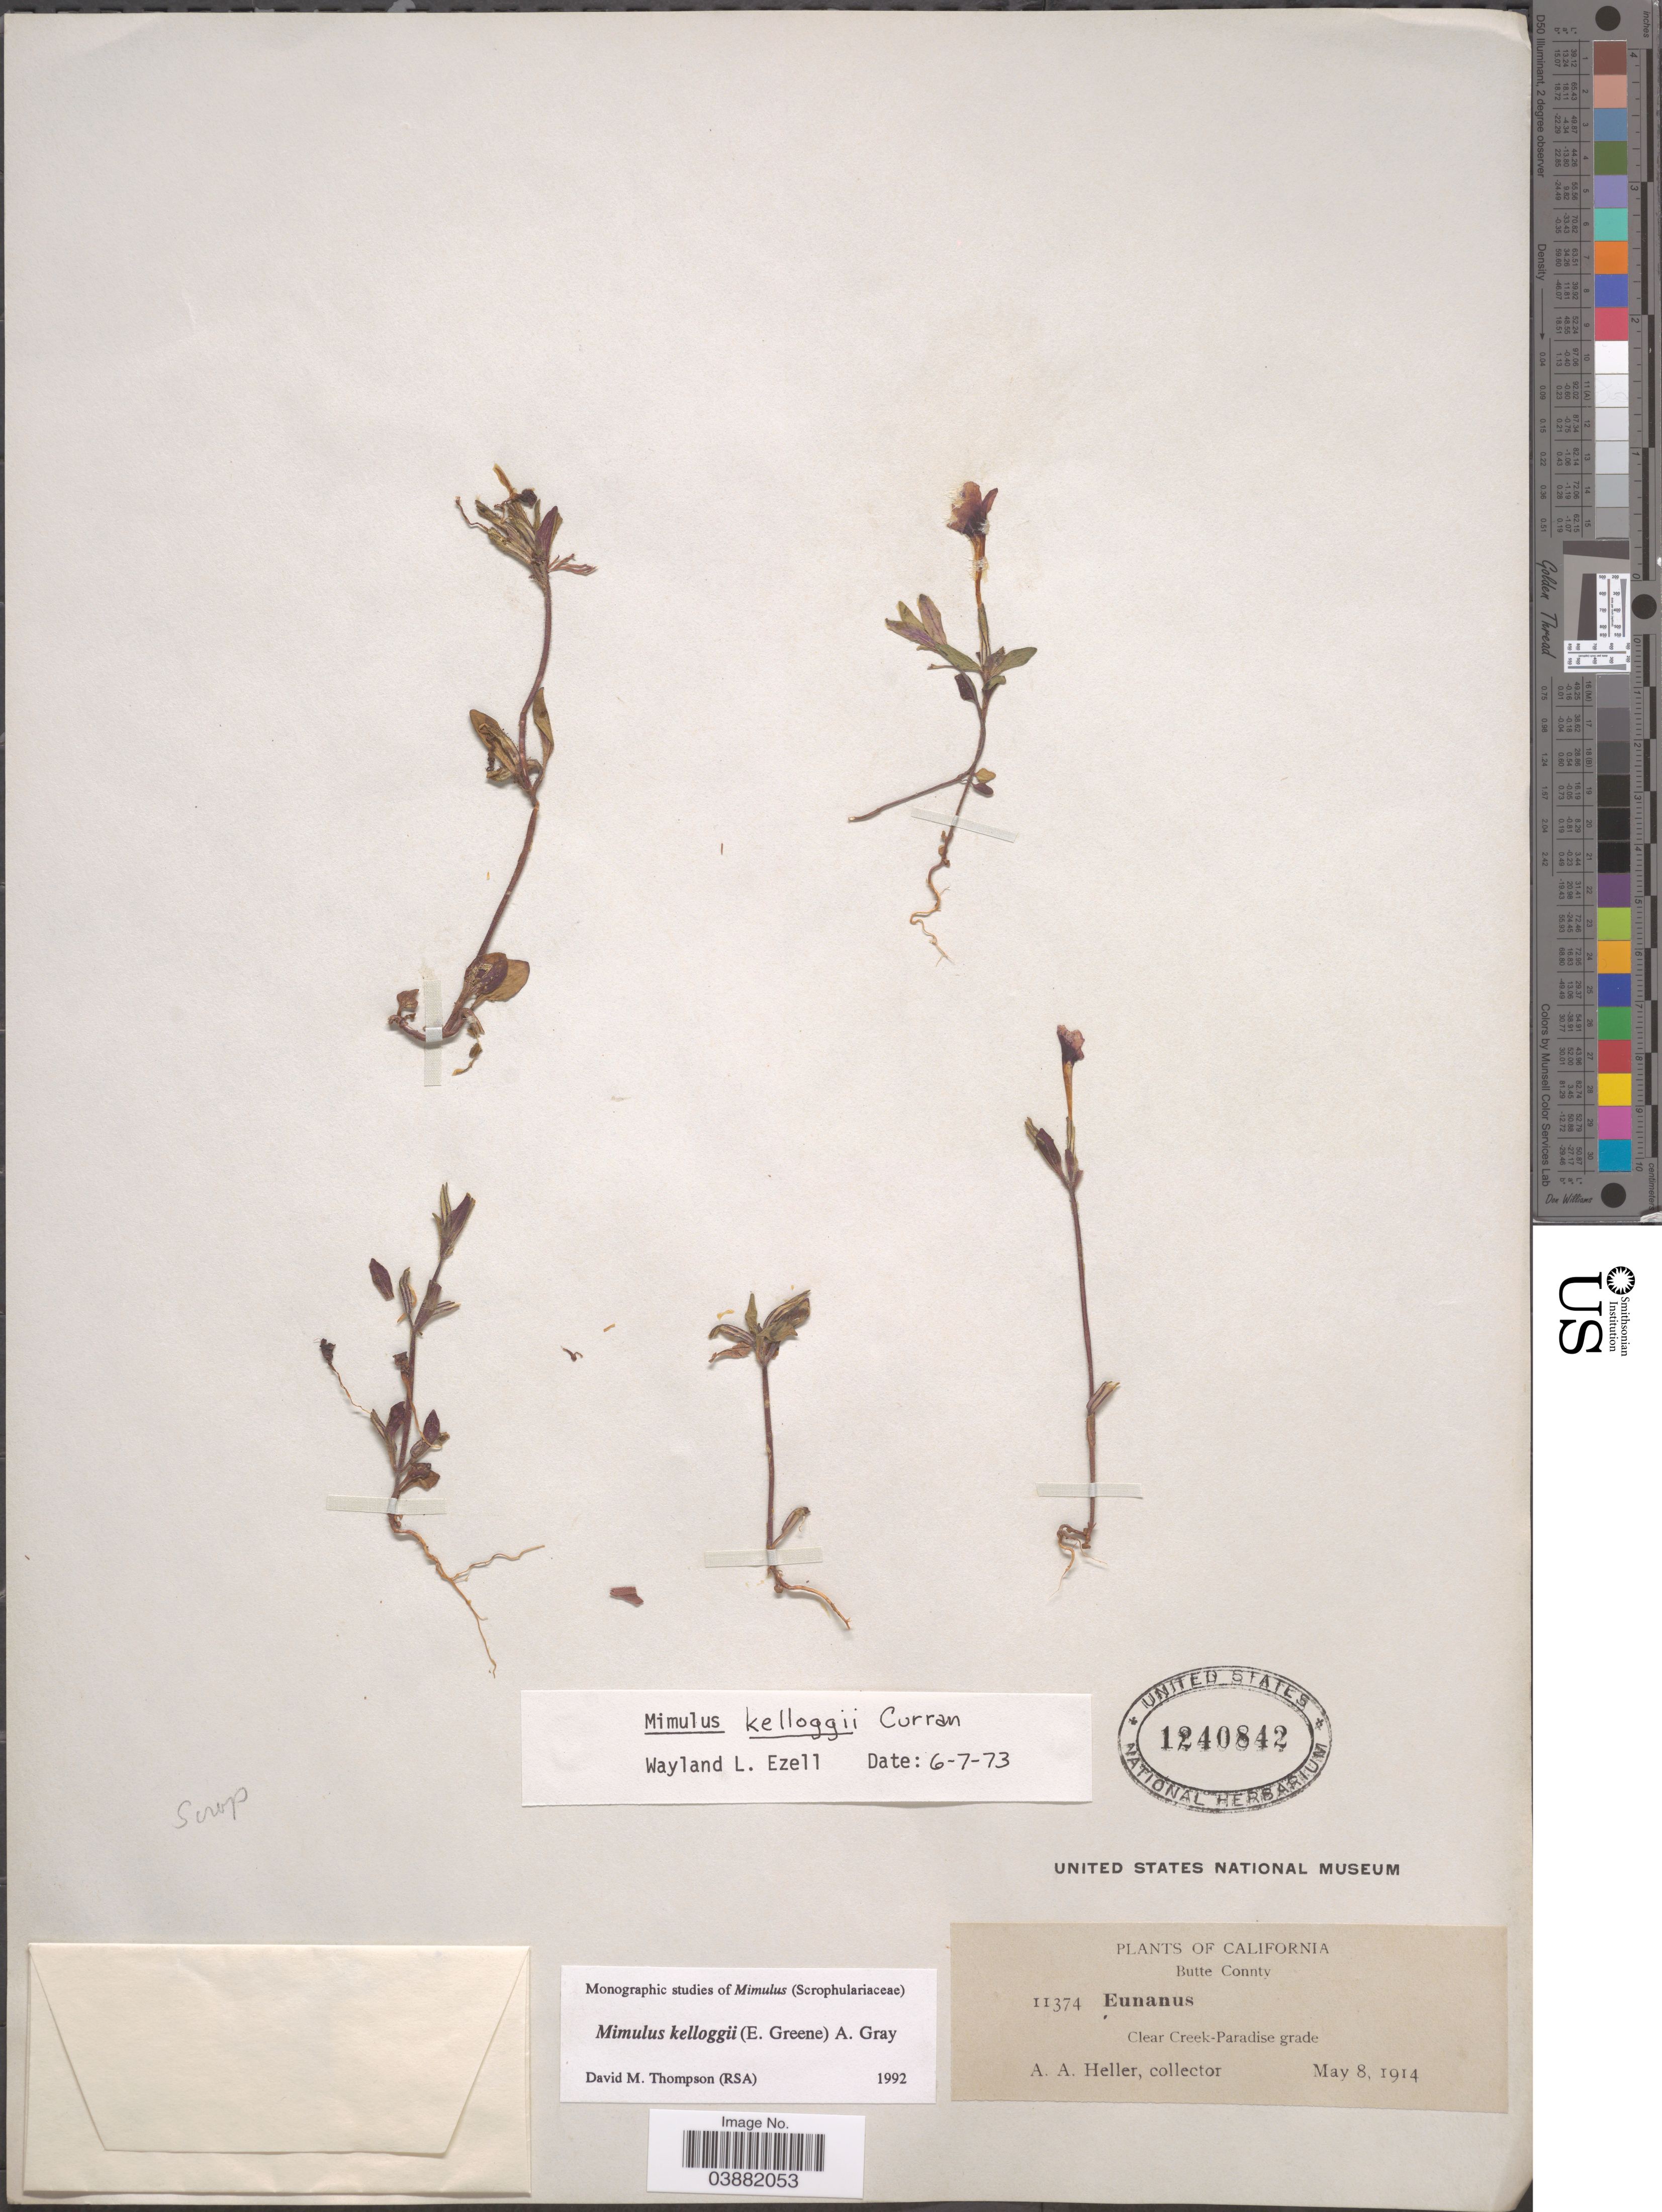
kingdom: Plantae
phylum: Tracheophyta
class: Magnoliopsida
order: Lamiales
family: Phrymaceae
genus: Mimulus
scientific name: Mimulus kelloggii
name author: (Curran ex Greene) Curran ex A. Gray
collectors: A. A. Heller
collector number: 11374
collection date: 1914-05-08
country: United States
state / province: California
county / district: Butte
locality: Butte County. Clear Creek-Paradise grade.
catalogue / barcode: US 1240842